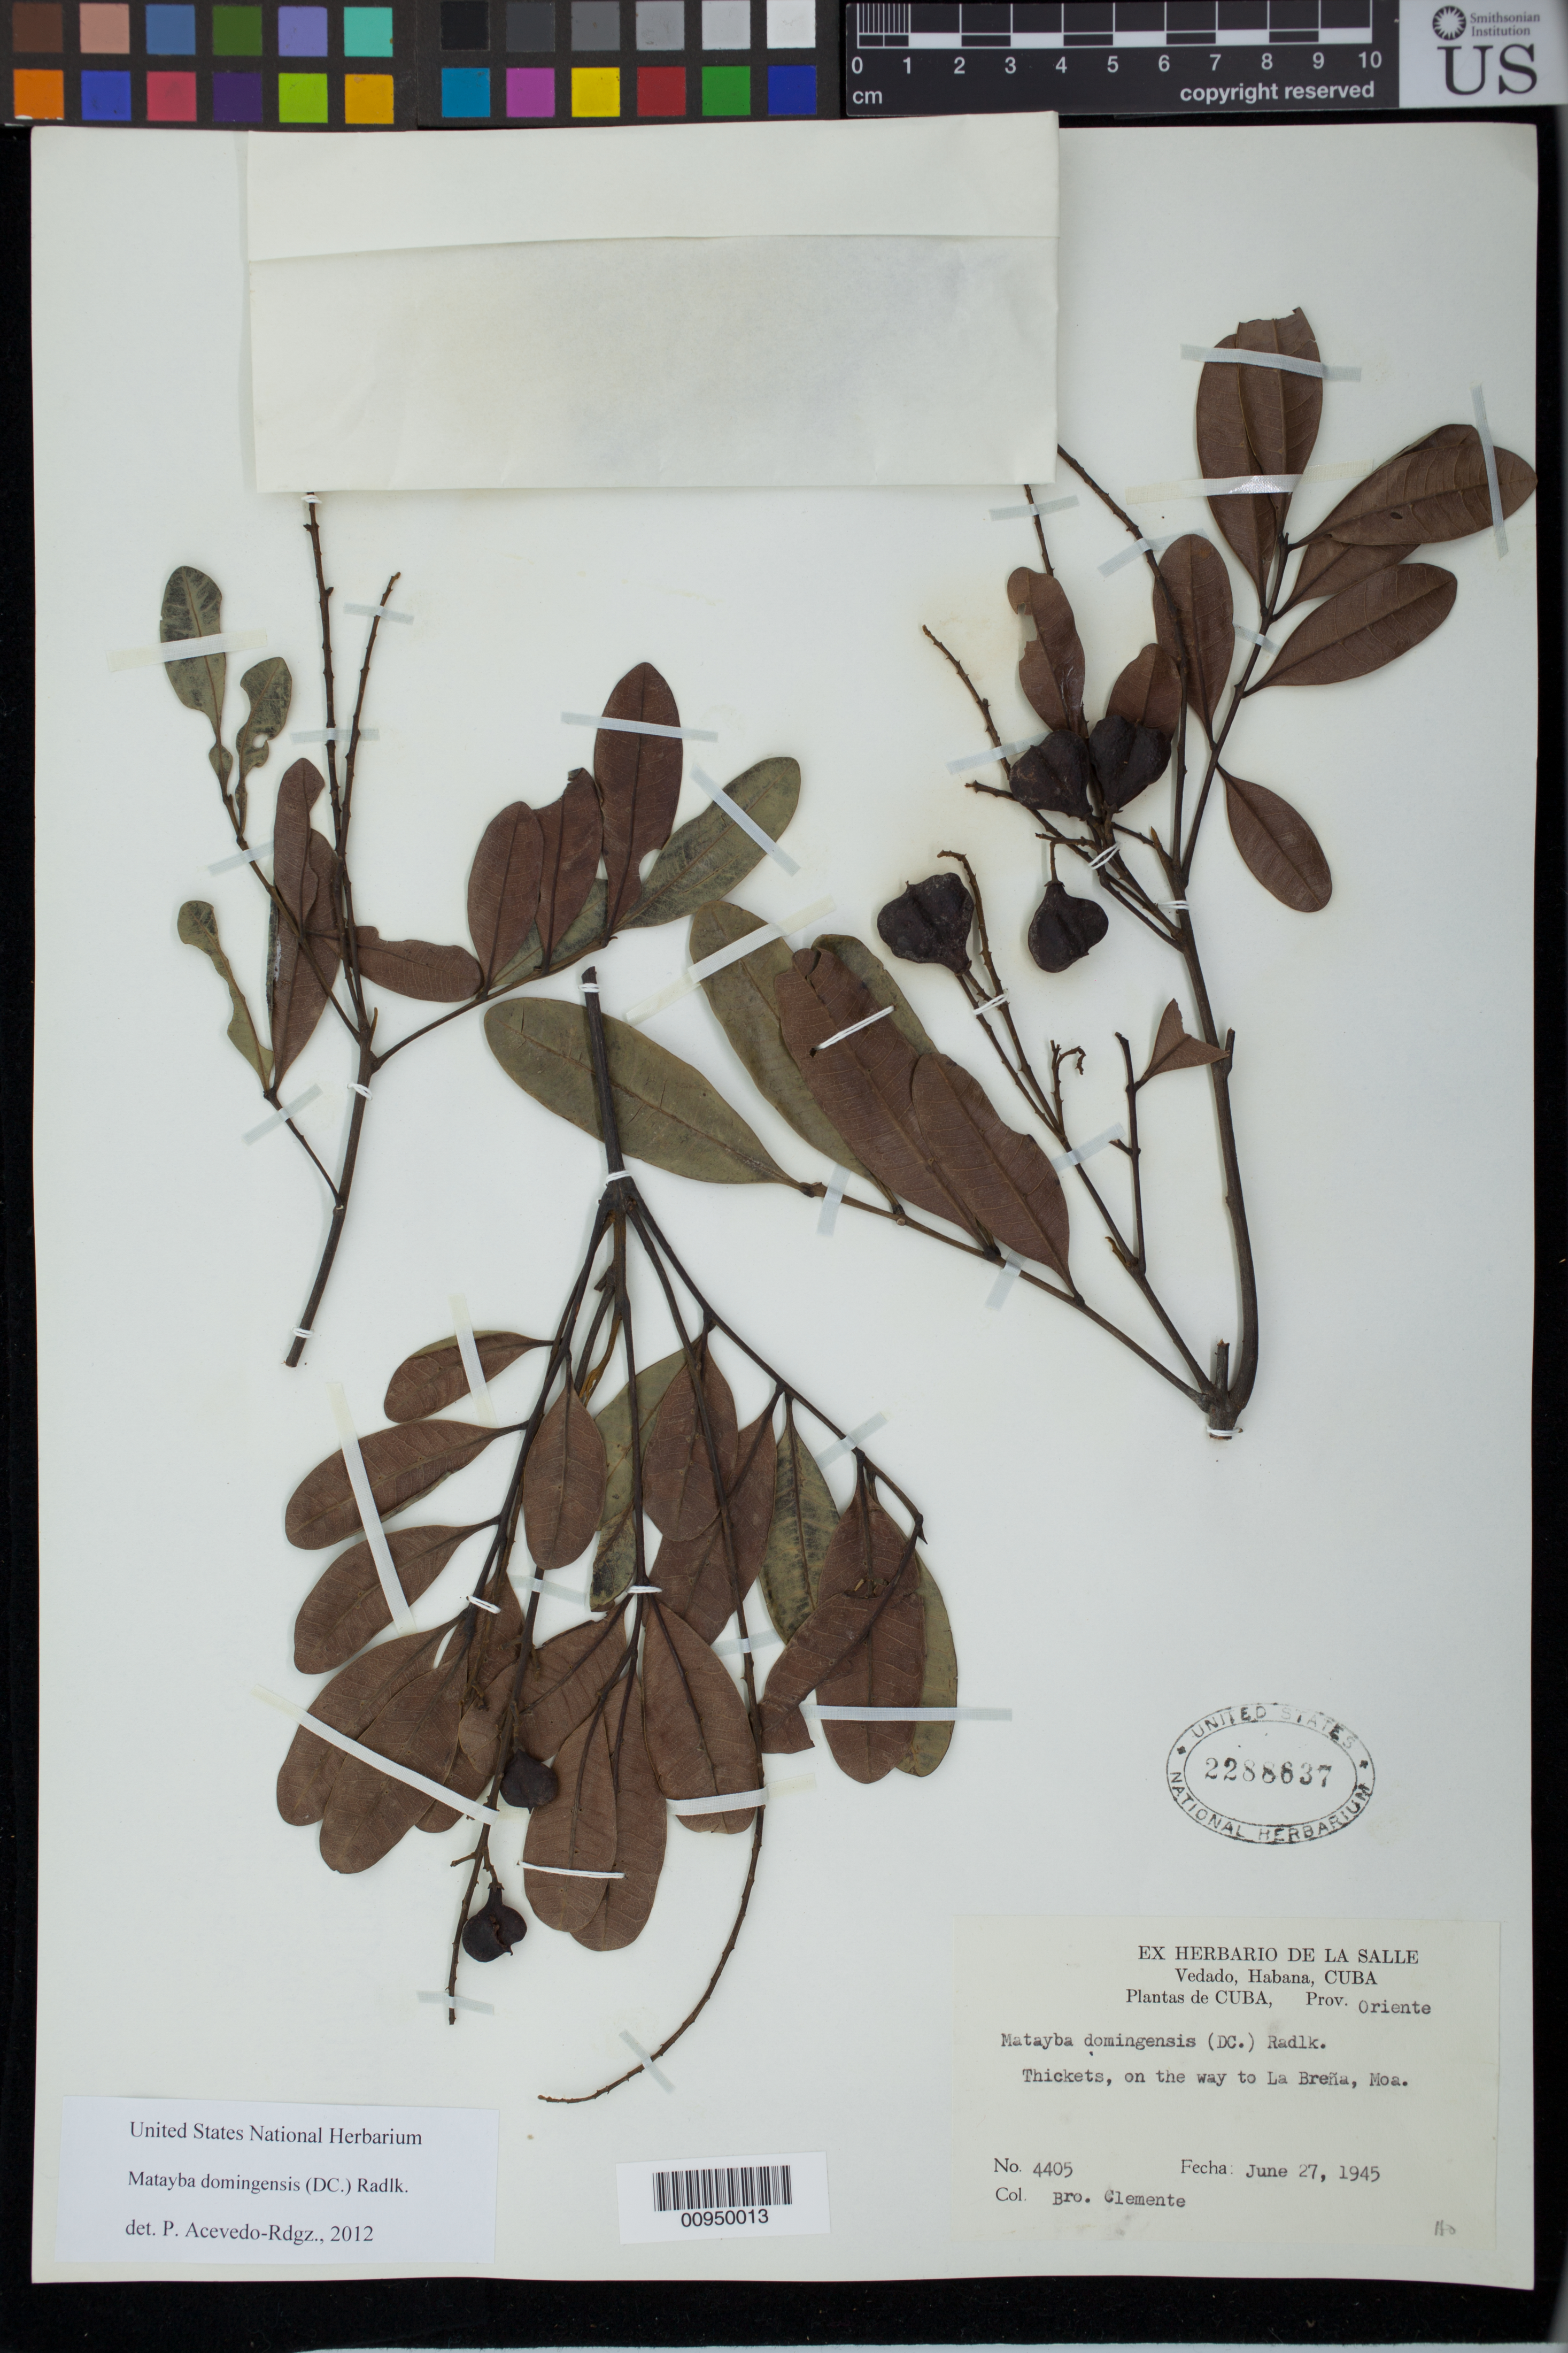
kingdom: Plantae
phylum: Tracheophyta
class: Magnoliopsida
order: Sapindales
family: Sapindaceae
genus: Matayba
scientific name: Matayba domingensis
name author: (DC.) Radlk.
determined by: Acevedo-Rodríguez, P., (BOT), Smithsonian Institution - National Museum of Natural History (UNITED STATES)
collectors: Bro. Clemente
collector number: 4405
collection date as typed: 27 Jun 1945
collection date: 1945-06-27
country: Cuba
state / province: Holguín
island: Cuba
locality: Thickets on the way to La Breña, Moa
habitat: Thickets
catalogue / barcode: US 2288637